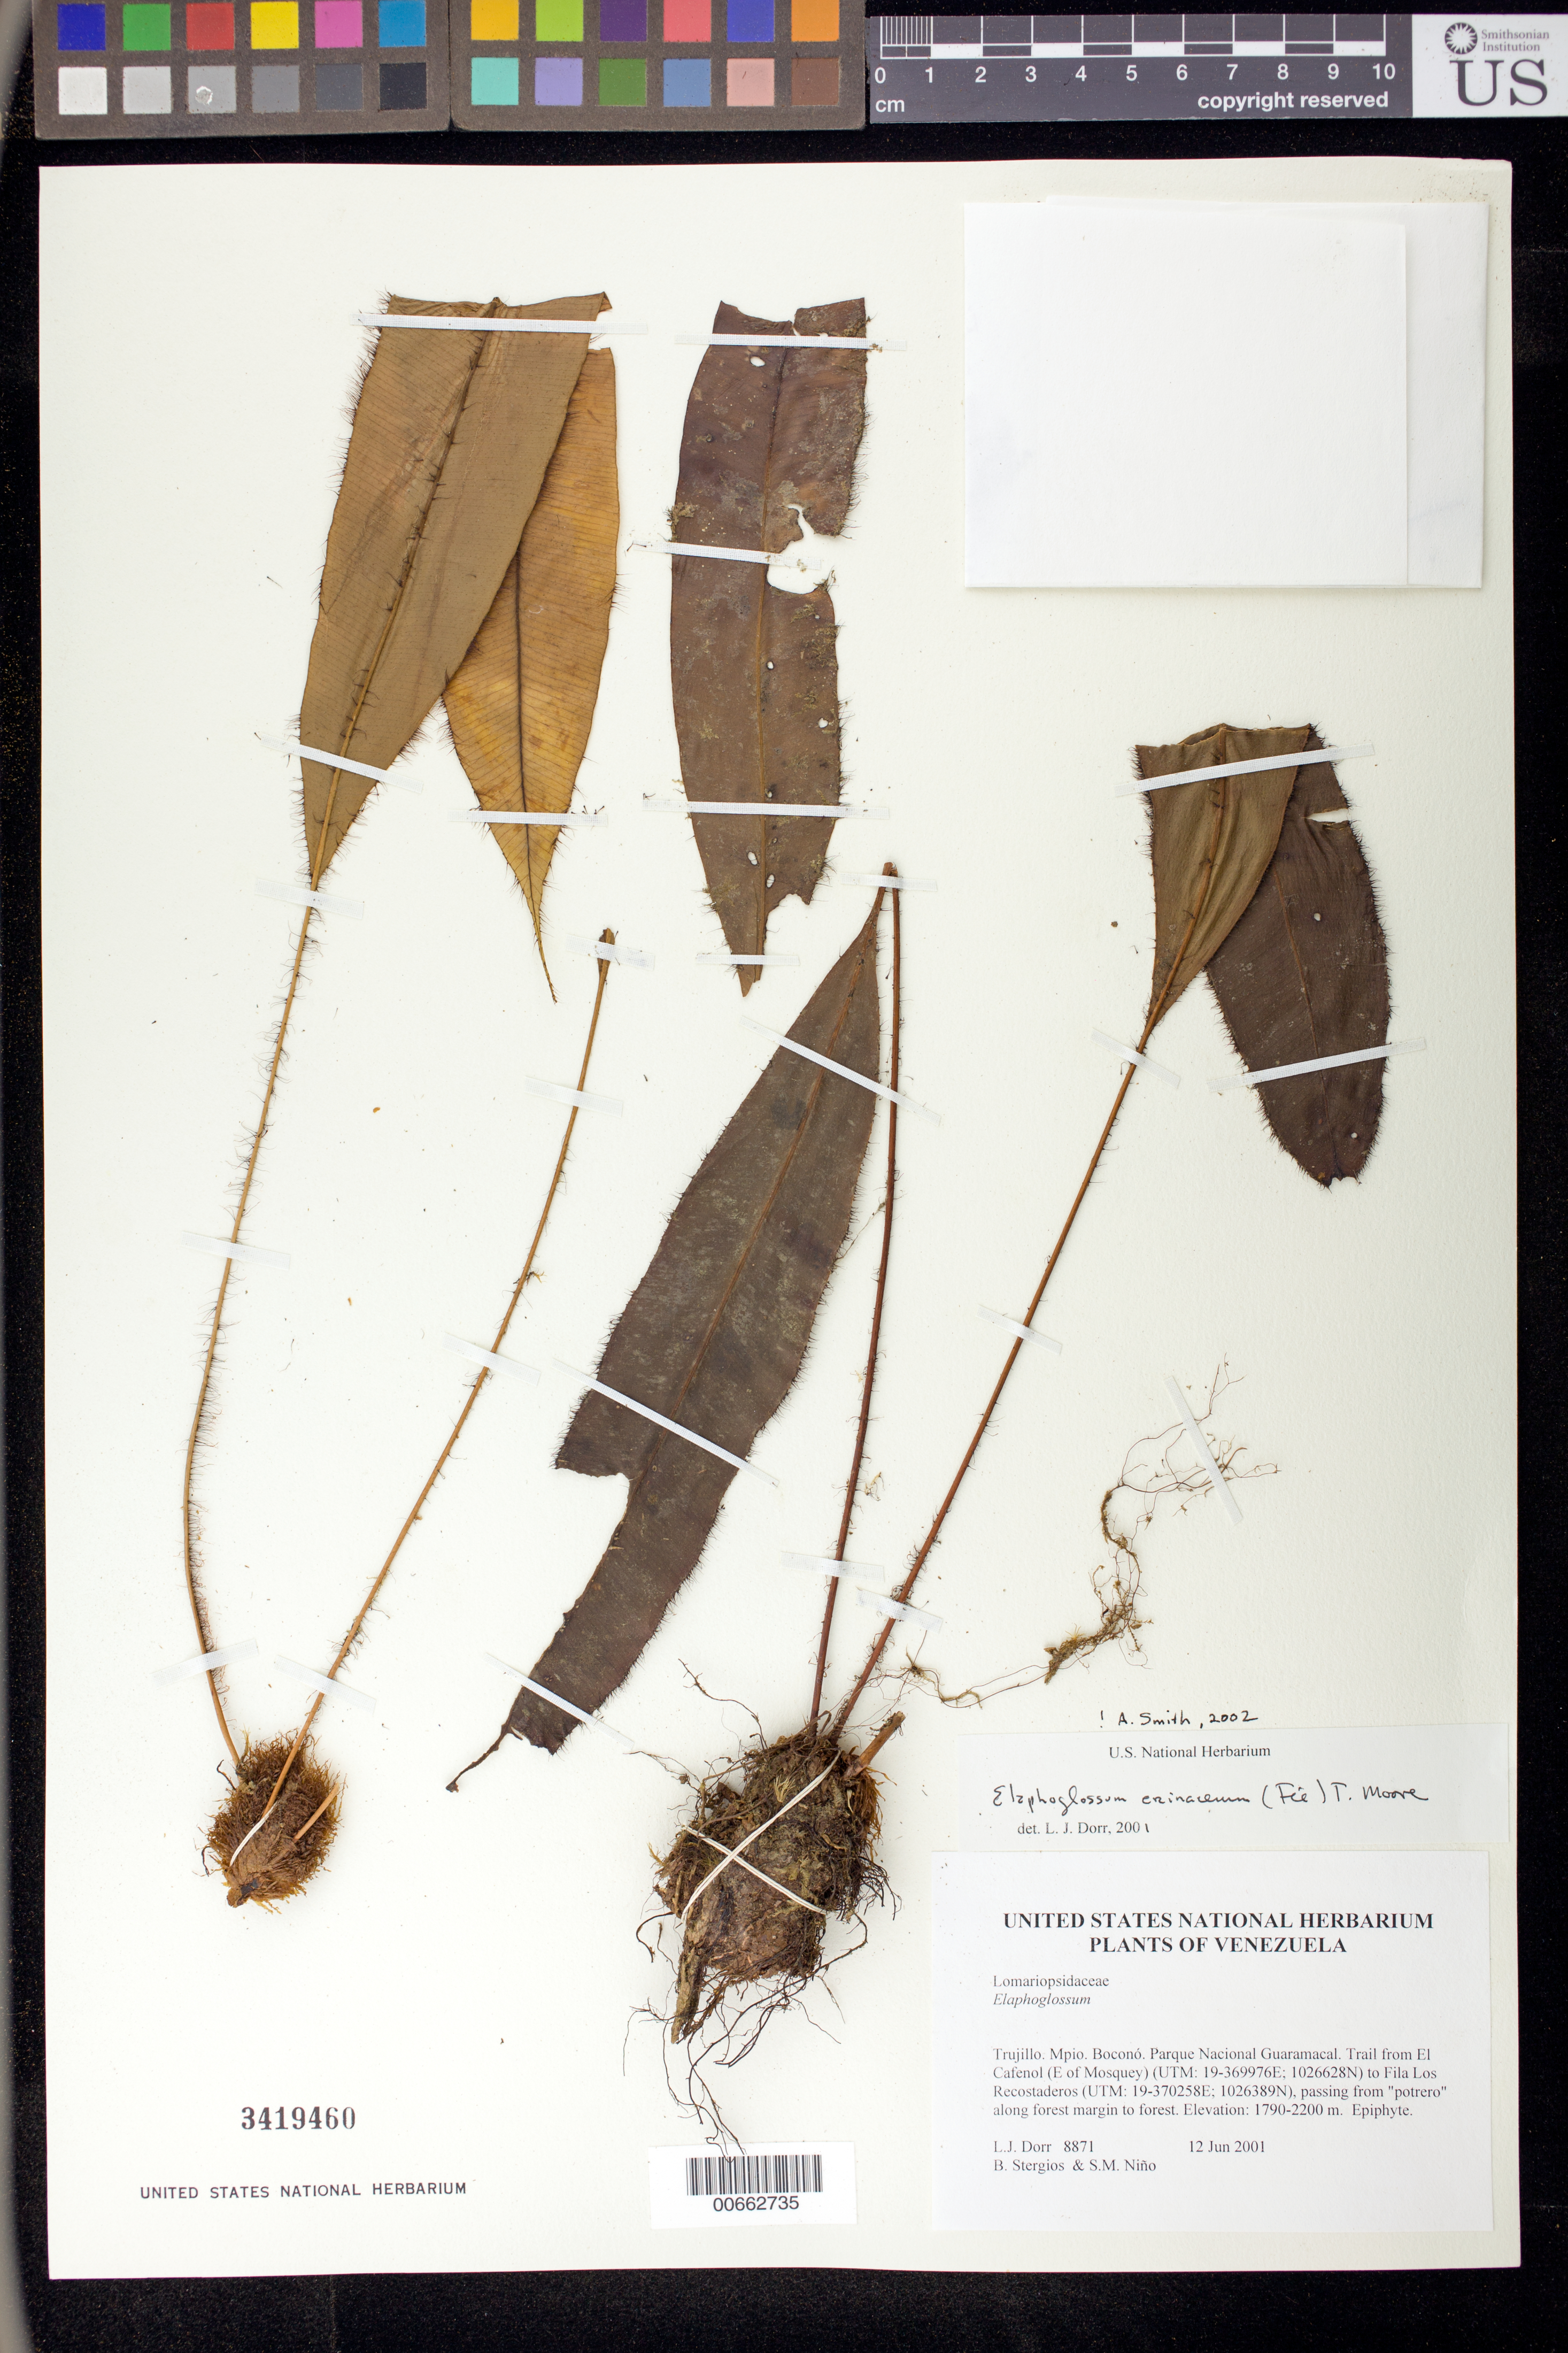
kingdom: Plantae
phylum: Tracheophyta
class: Polypodiopsida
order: Polypodiales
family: Dryopteridaceae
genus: Elaphoglossum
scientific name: Elaphoglossum erinaceum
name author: (Fée) T. Moore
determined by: Dorr, L. J., (BOT), Smithsonian Institution - National Museum of Natural History (UNITED STATES)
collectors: L. J. Dorr, B. G. Stergios & S. M. Niño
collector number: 8871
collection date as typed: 12 Jun 2001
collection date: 2001-06-12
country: Venezuela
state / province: Trujillo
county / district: Boconó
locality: Parque Nacional Guaramacal. Trail from El Cafenol (E of Mosquey) to Fila Los Recostaderos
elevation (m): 1790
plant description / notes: PORT, US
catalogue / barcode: US 3419460